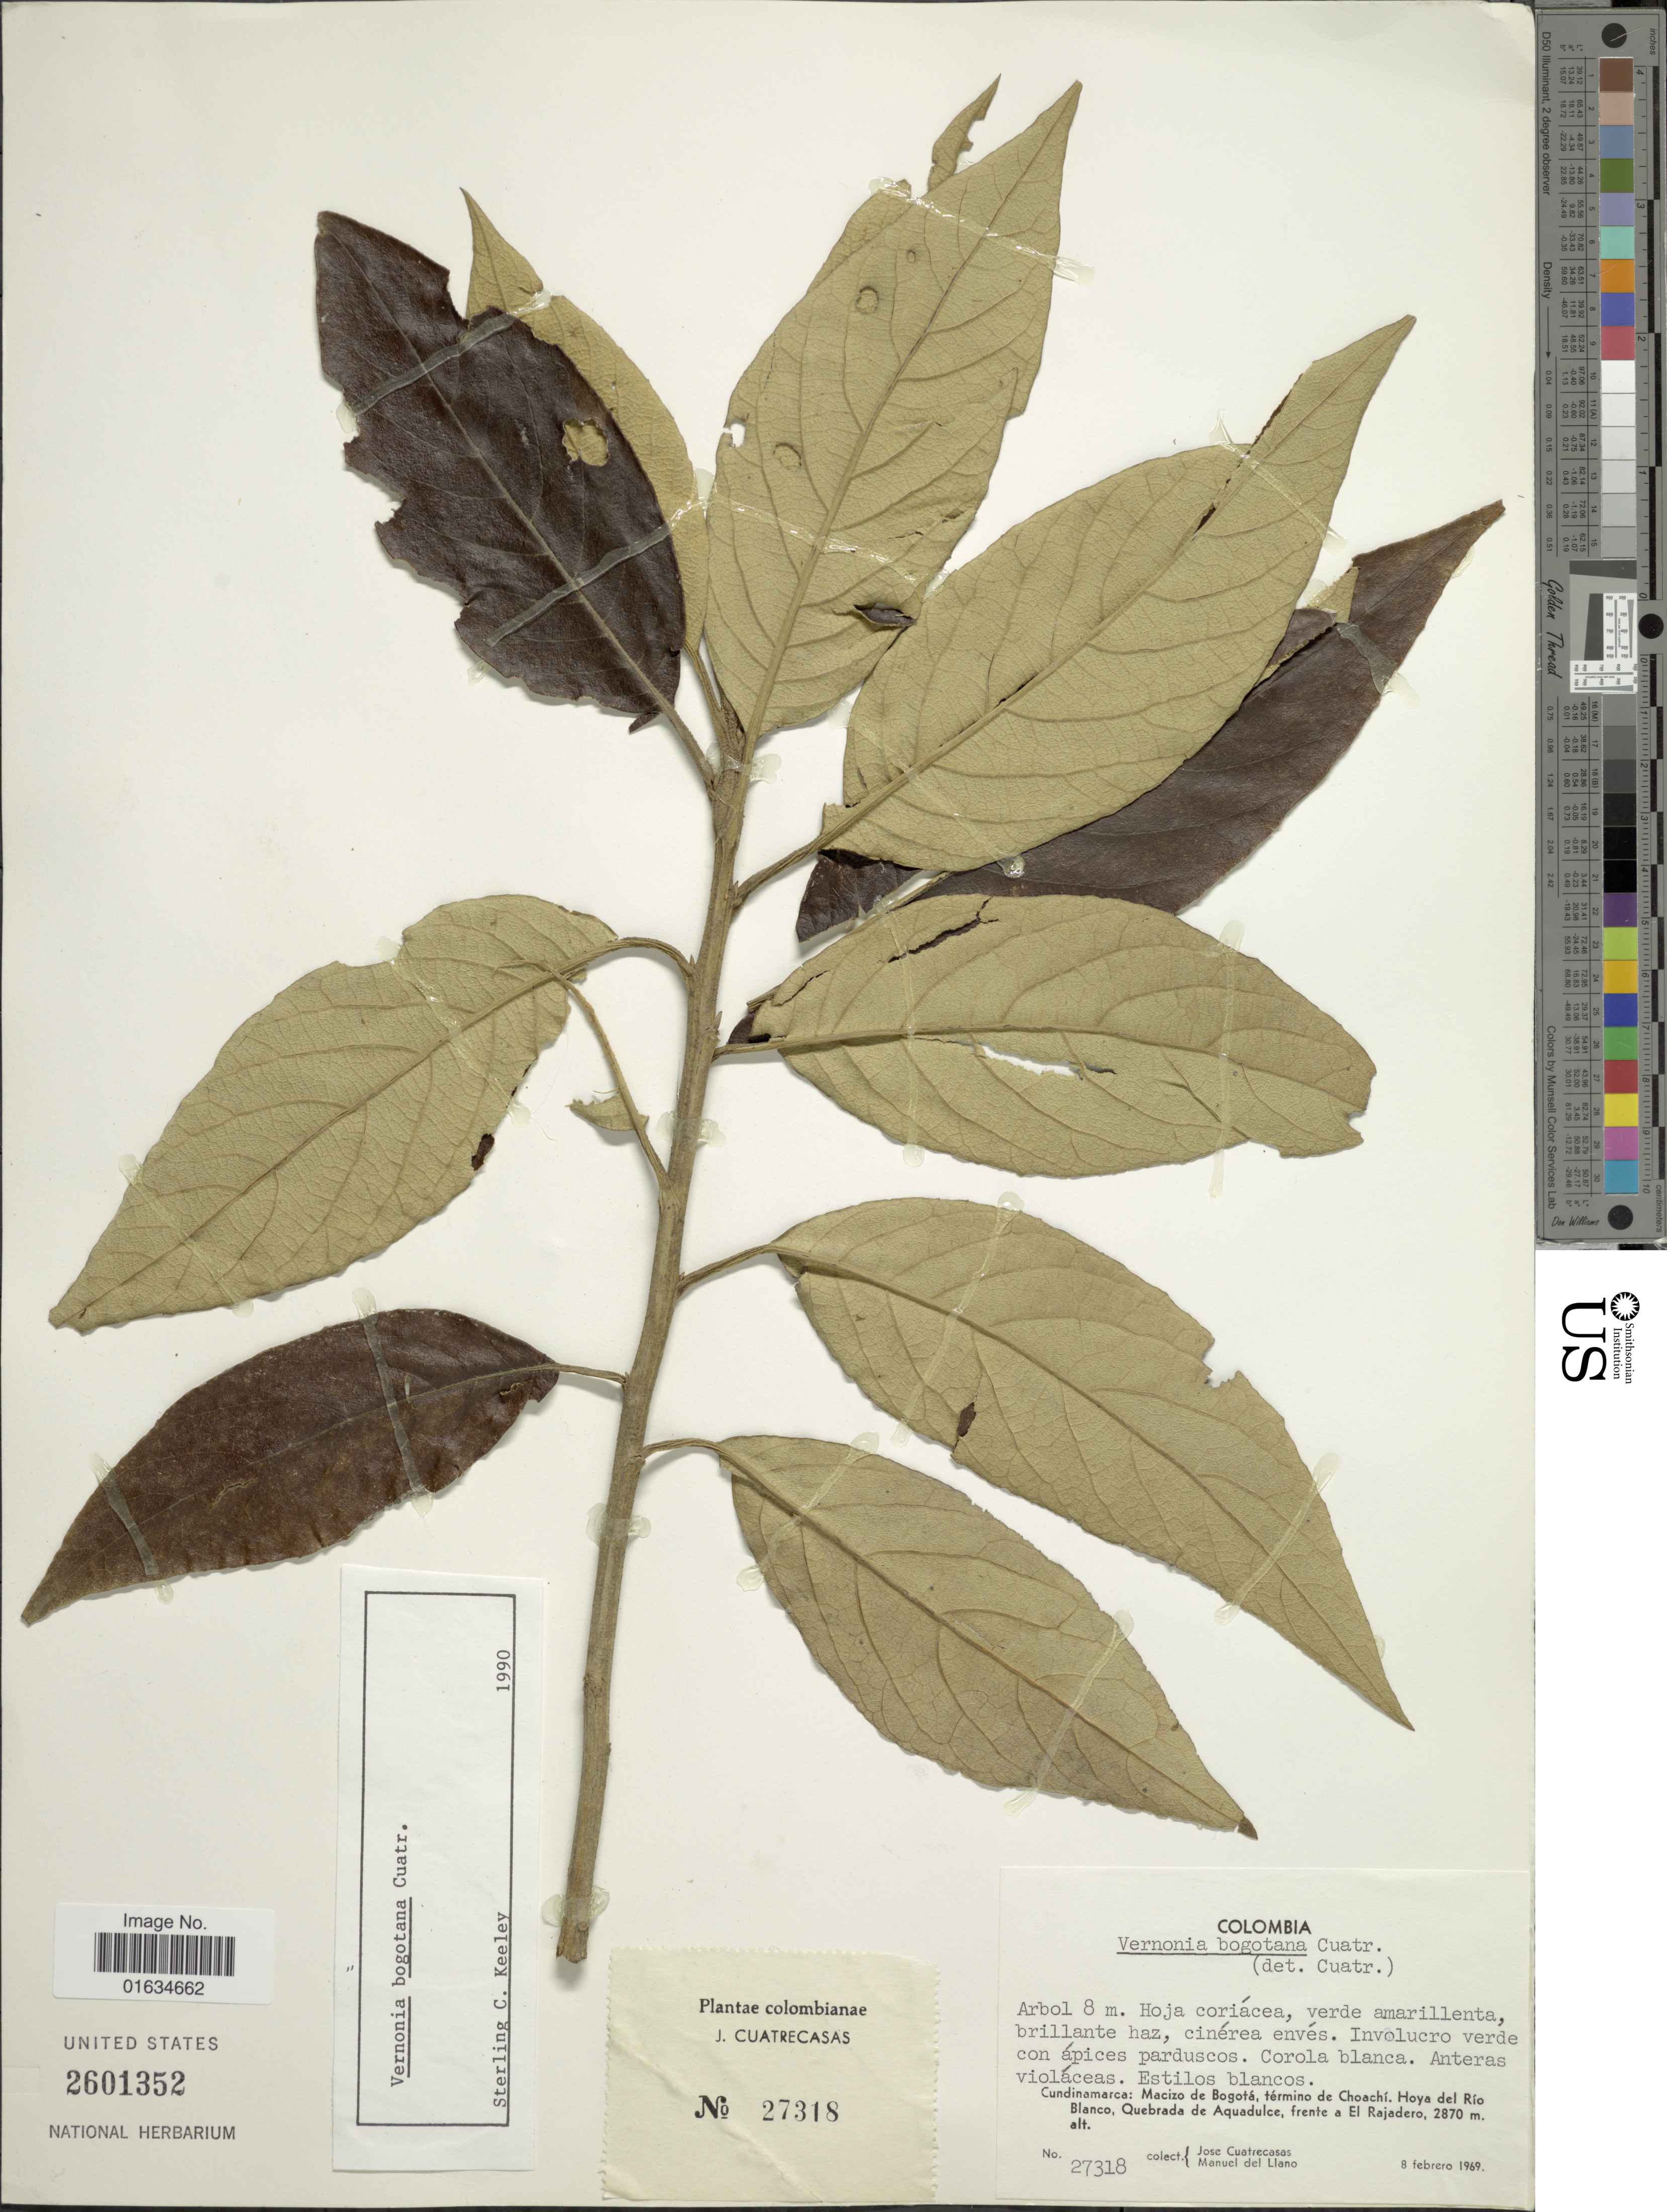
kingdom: Plantae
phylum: Tracheophyta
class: Magnoliopsida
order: Asterales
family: Asteraceae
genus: Critoniopsis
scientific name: Critoniopsis bogotana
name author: (Cuatrec.) H. Rob.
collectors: J. Cuatrecasas & M. d. Llano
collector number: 27318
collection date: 1969-02-08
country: Colombia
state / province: Cundinamarca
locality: Macizo de Bogotá, término de Chochí, hoya del Rio Blanco, Quebrada de Aquadulce, frente a El Rajadero.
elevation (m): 2870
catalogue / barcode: US 2601352